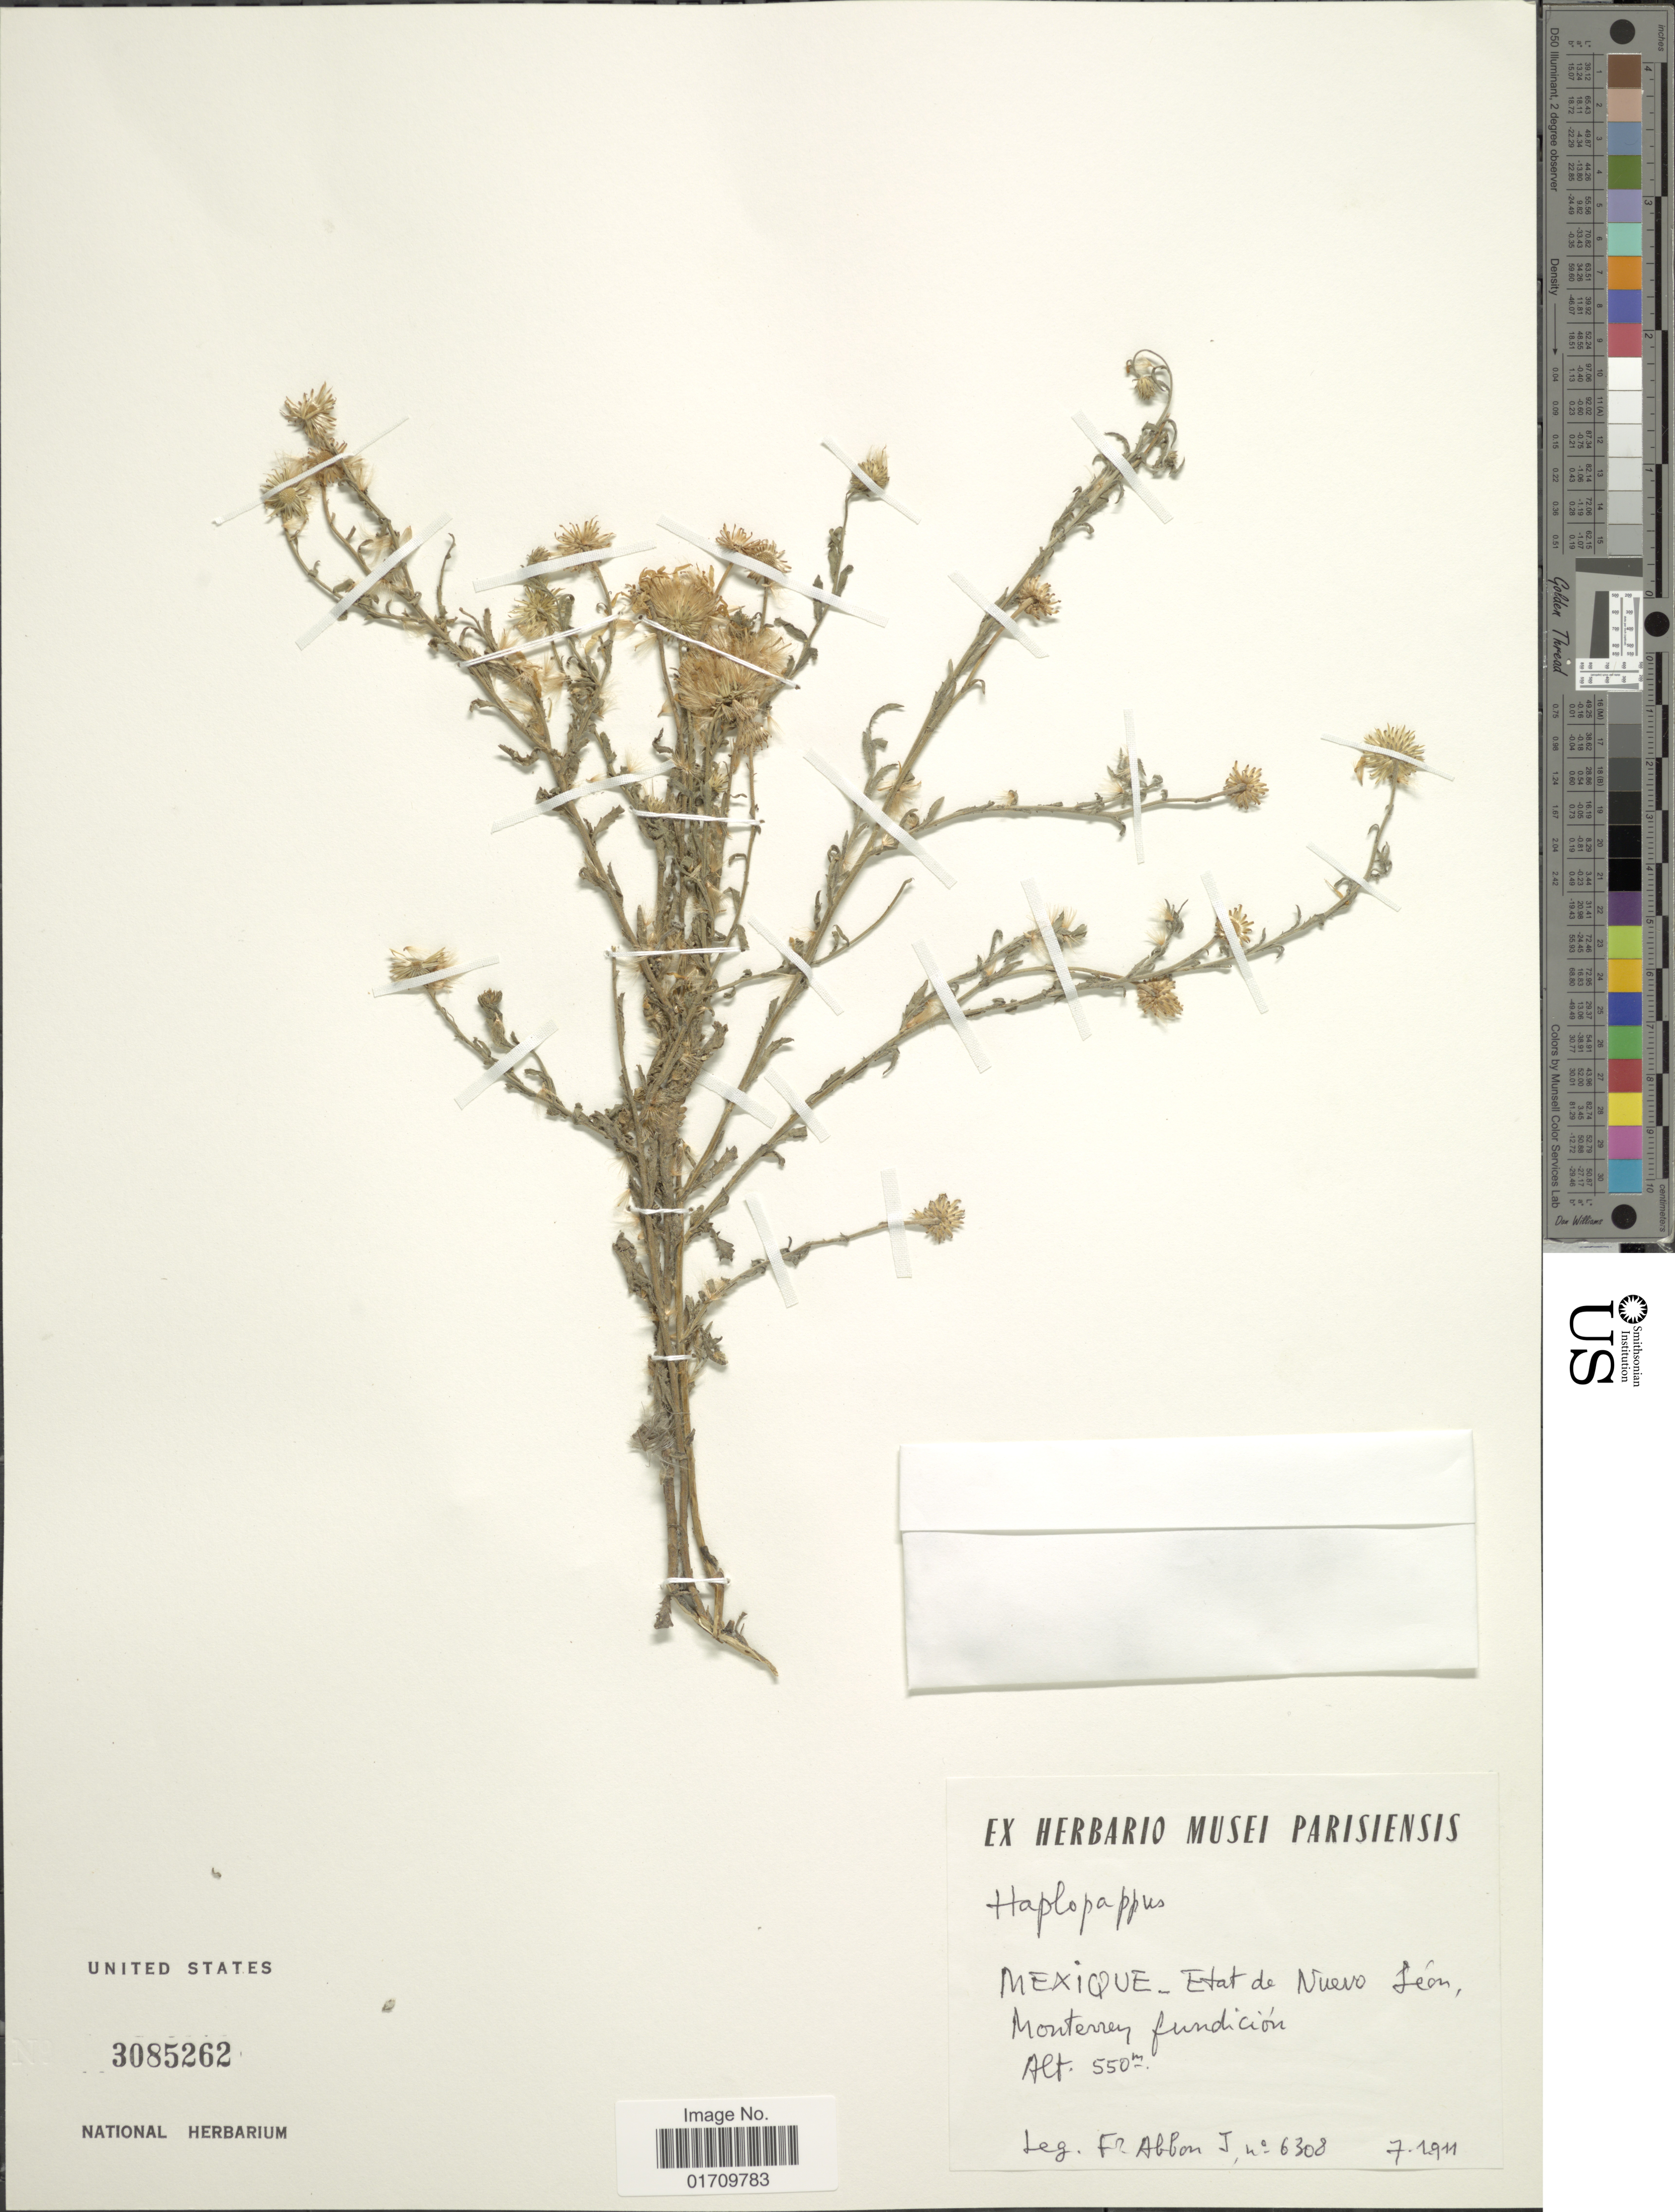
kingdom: Plantae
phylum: Tracheophyta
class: Magnoliopsida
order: Asterales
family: Asteraceae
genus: Machaeranthera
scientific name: Machaeranthera sp.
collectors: Bro. Abbon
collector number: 6308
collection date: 1911-07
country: Mexico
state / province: Nuevo León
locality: Mexique, Monterrey fundicion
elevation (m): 550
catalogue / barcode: US 3085262